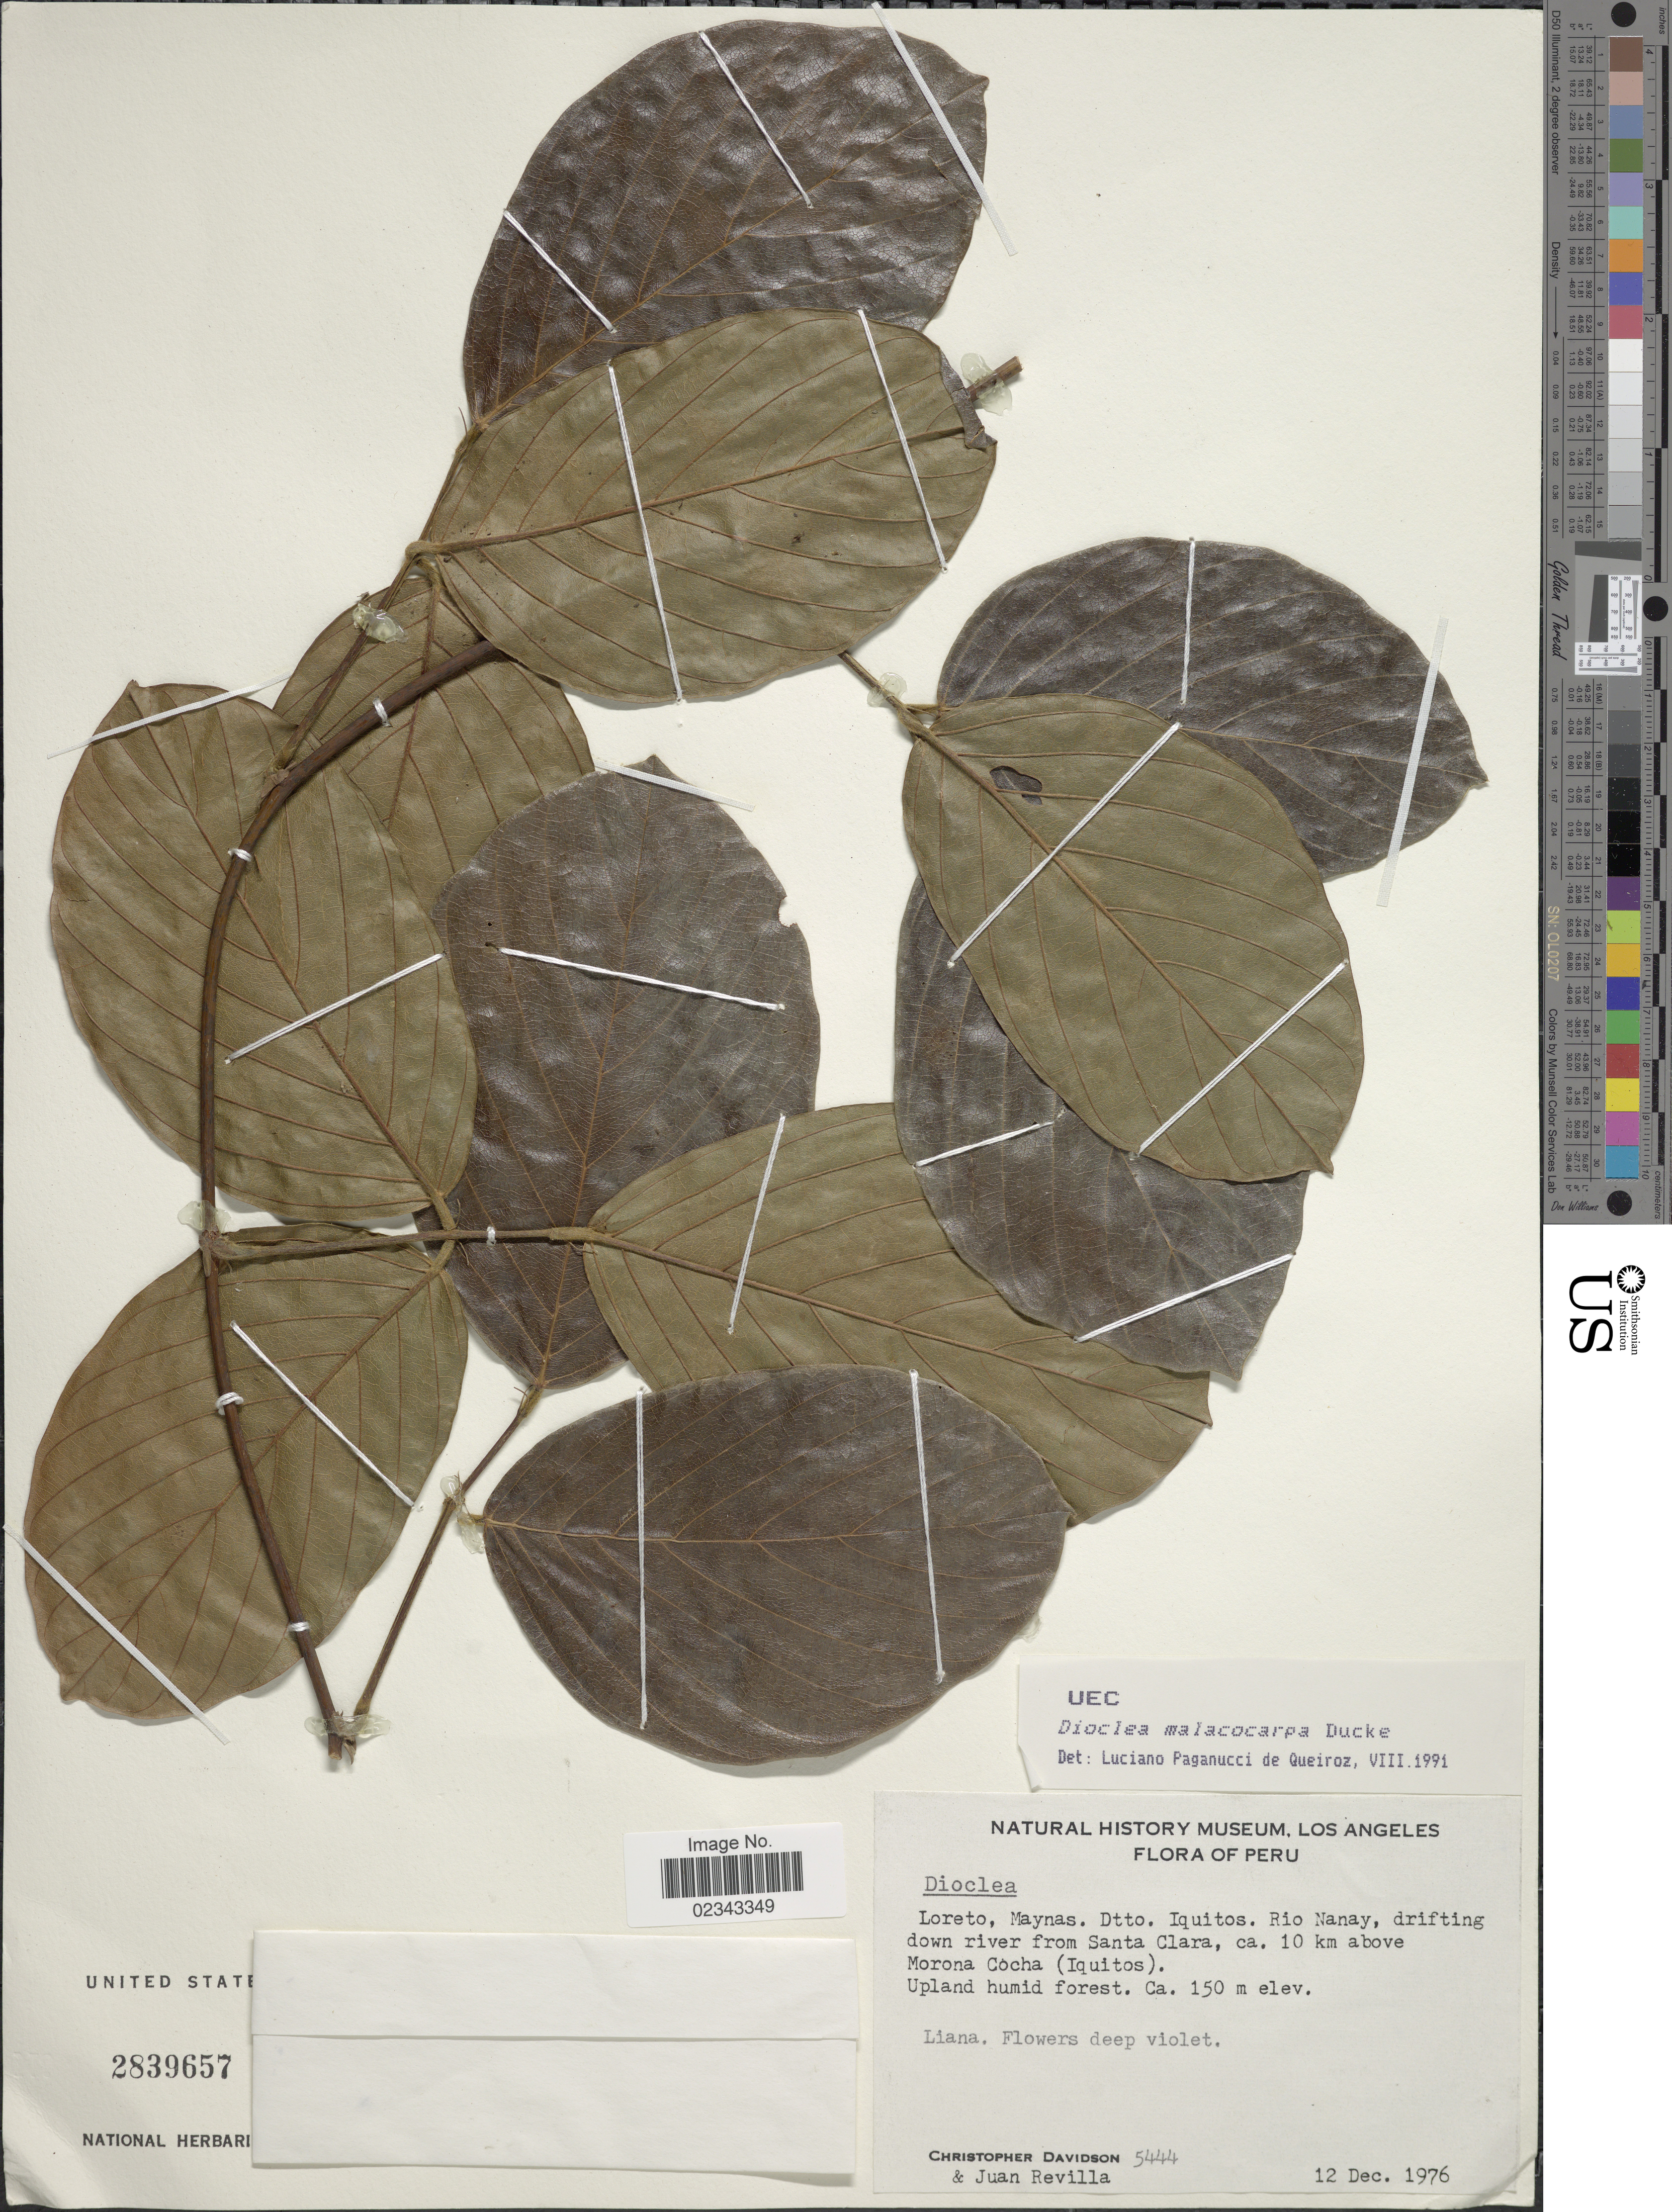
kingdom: Plantae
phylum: Tracheophyta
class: Magnoliopsida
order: Fabales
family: Fabaceae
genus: Macropsychanthus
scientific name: Macropsychanthus malacocarpus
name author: (Ducke) L.P. Queiroz & Snak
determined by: Strong, Mark T., (BOT), Smithsonian Institution - National Museum of Natural History (UNITED STATES)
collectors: C. Davidson & J. Revilla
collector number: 5444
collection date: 1976-12-12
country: Peru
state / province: Loreto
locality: Maynas. Dtto Iquitos. Rio Nanay, drifting down river from Santa Clara, ca. 10 km above Morona Cocha (Iquitos). Upland humid forest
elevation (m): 150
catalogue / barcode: US 2839657